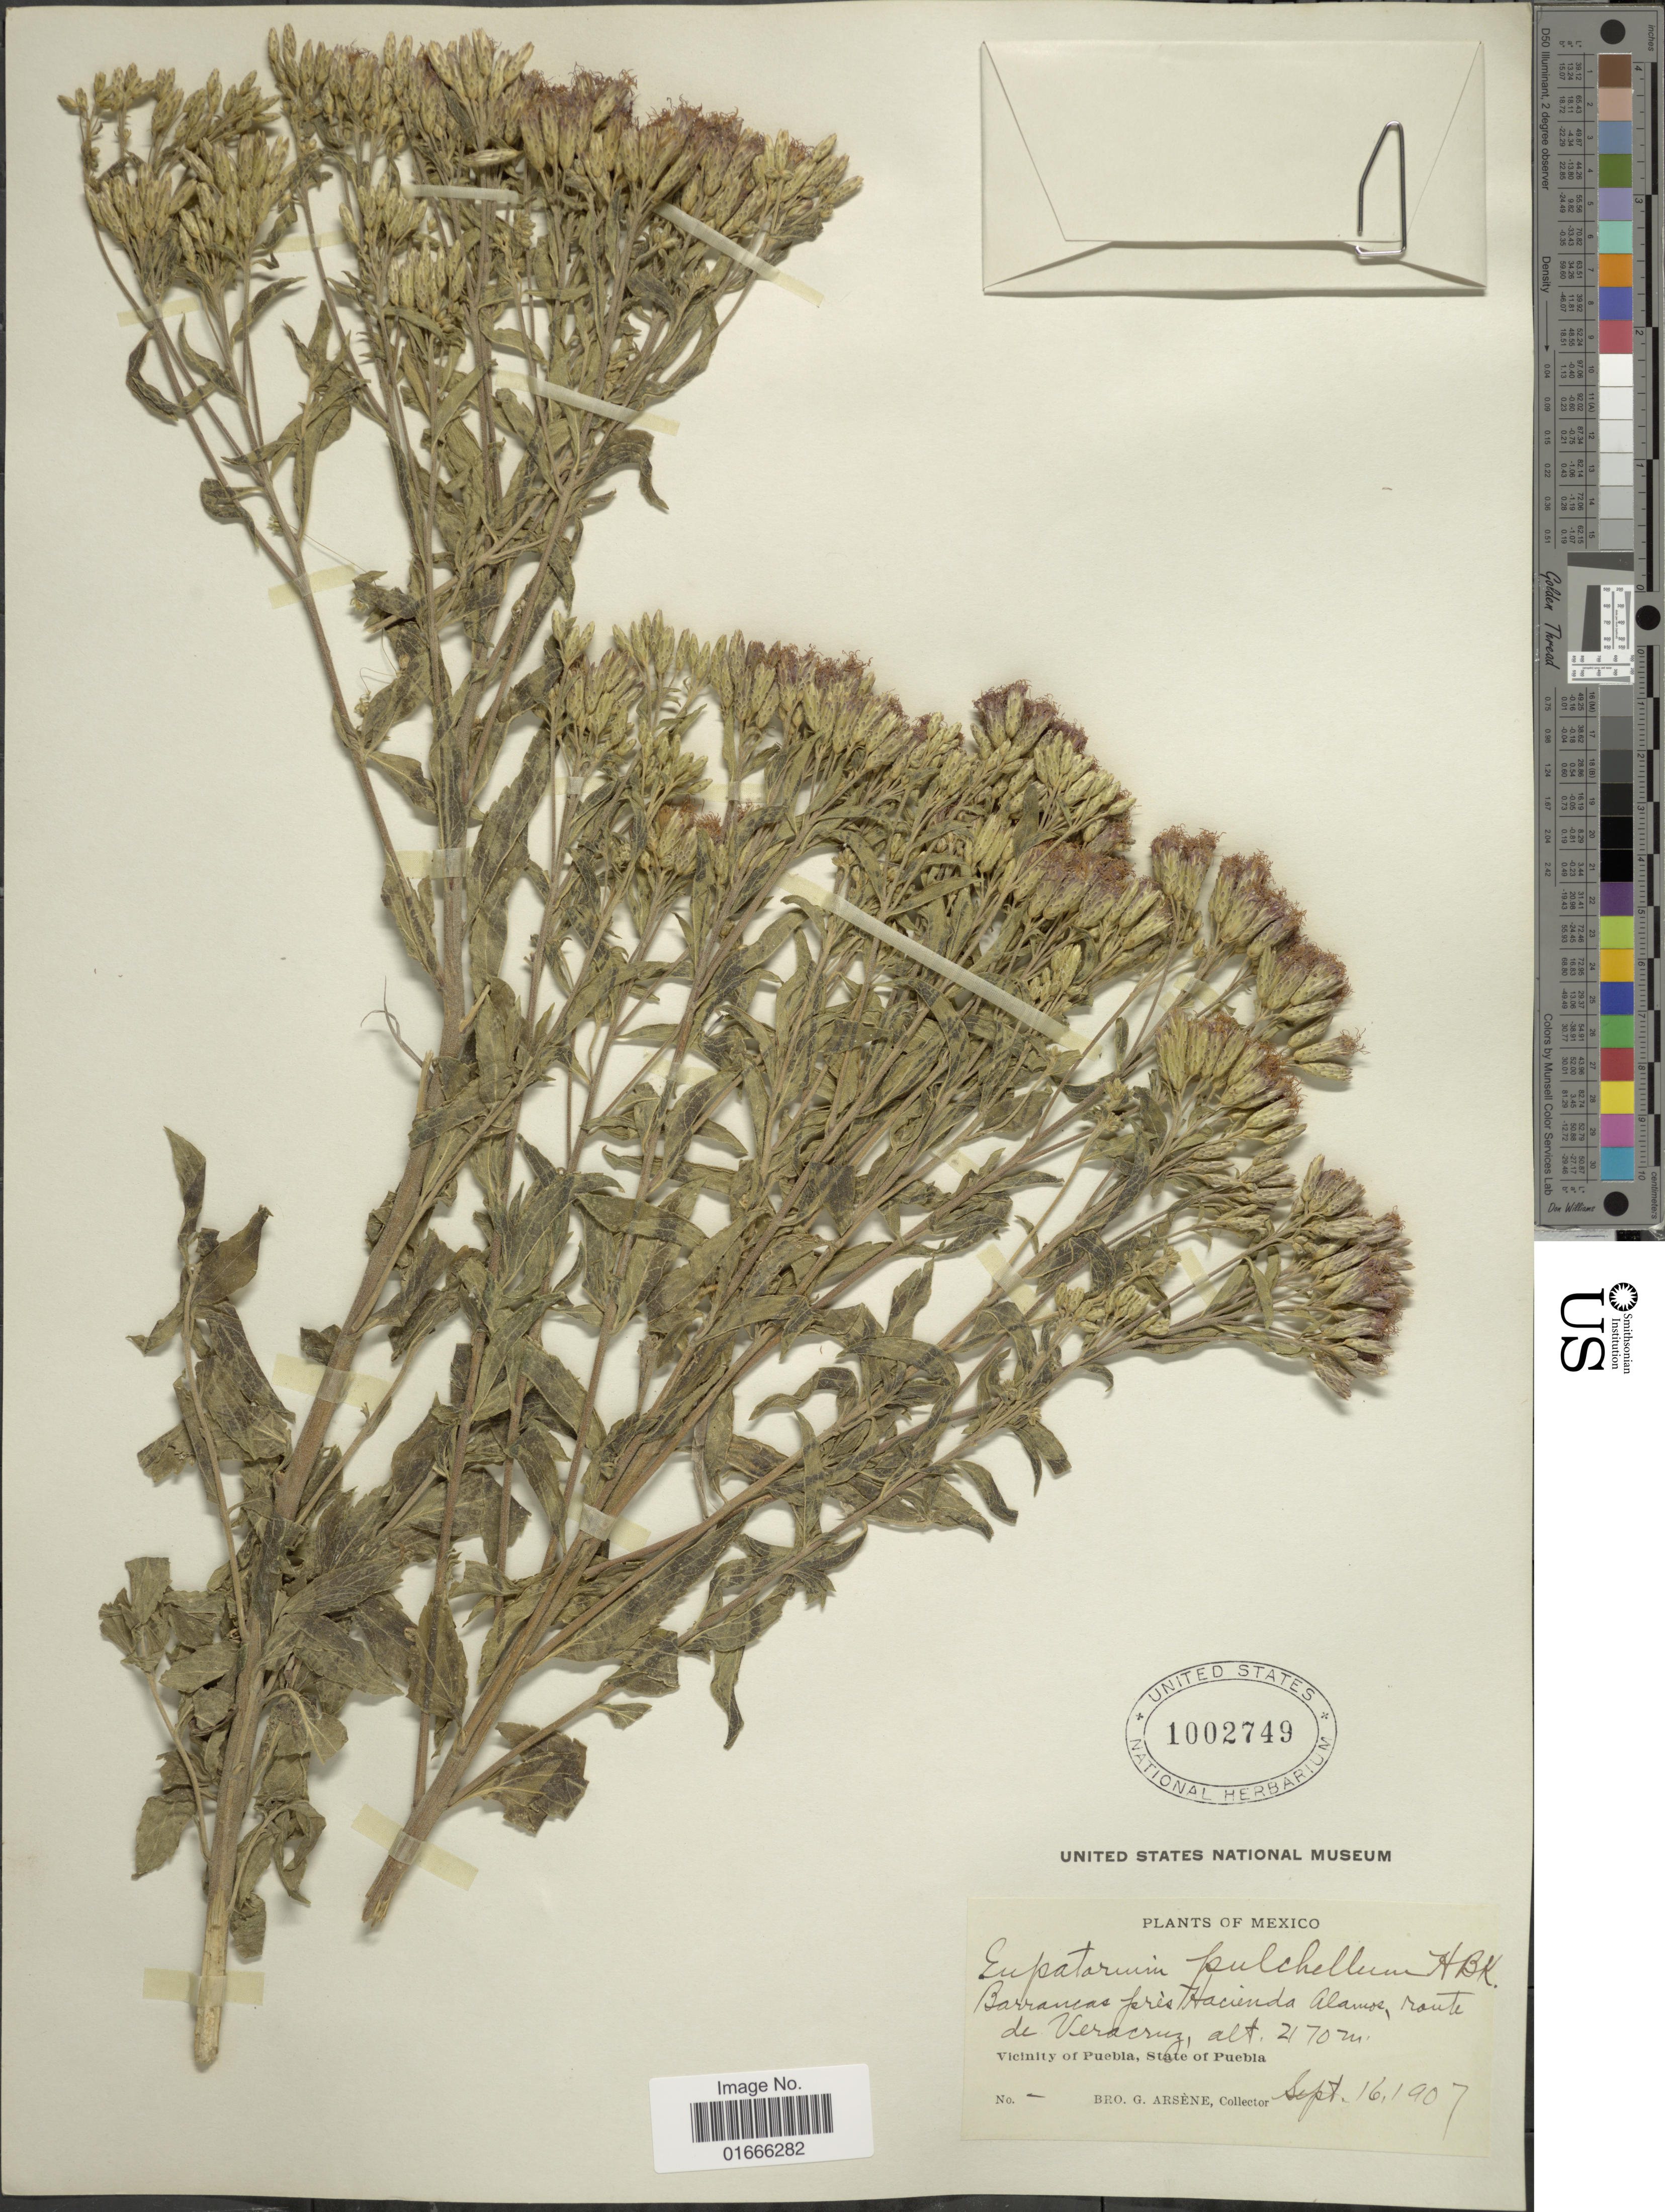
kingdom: Plantae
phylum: Tracheophyta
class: Magnoliopsida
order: Asterales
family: Asteraceae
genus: Chromolaena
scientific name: Chromolaena pulchella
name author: (Kunth) R.M. King & H. Rob.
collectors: Bro. G. Arsène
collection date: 1907-09-16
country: Mexico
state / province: Puebla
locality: Barranca pres Hacienda Alamos, route de Veracruz, Vicinity of Puebla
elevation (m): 2170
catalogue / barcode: US 1002749